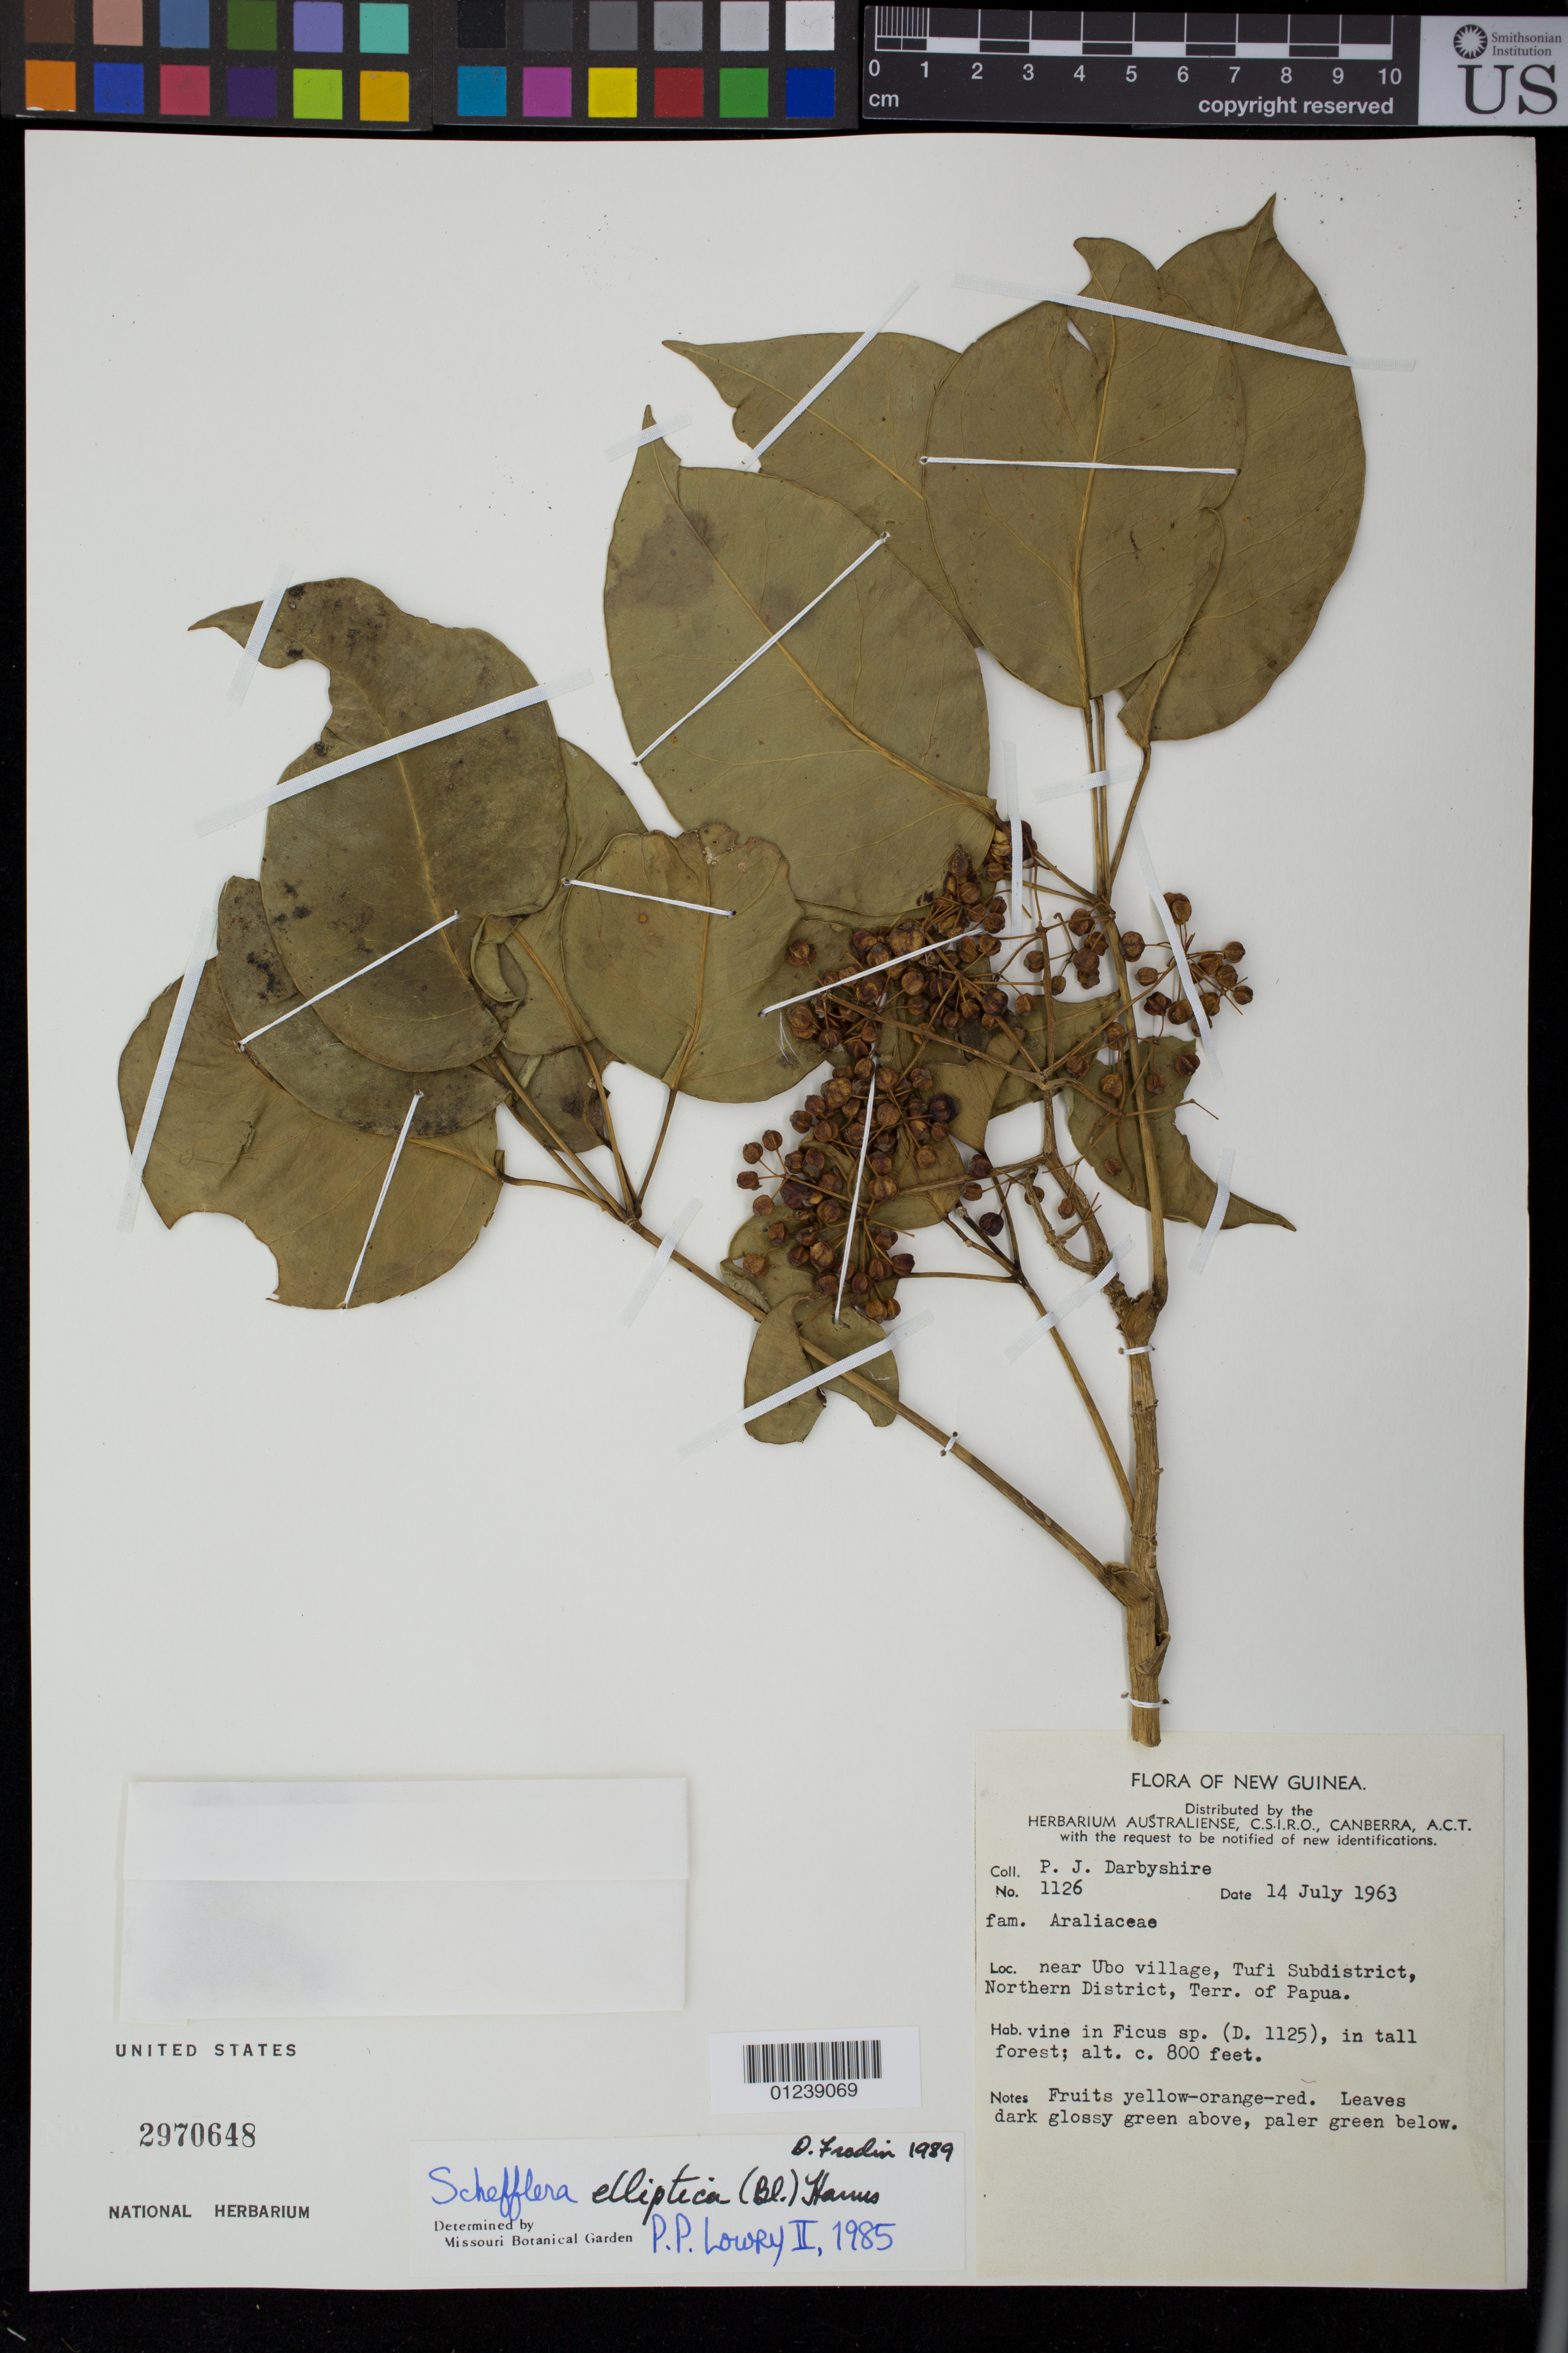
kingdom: Plantae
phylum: Tracheophyta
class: Magnoliopsida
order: Apiales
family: Araliaceae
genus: Heptapleurum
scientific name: Heptapleurum ellipticum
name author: (Blume) Seem.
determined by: Wagner, W. L., (BOT), Smithsonian Institution - National Museum of Natural History (UNITED STATES)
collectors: P. Darbyshire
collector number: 1126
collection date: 1963-07-14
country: Papua New Guinea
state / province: Northern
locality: Near Ubo village, Tufi Subdistrict.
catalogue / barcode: US 2970648